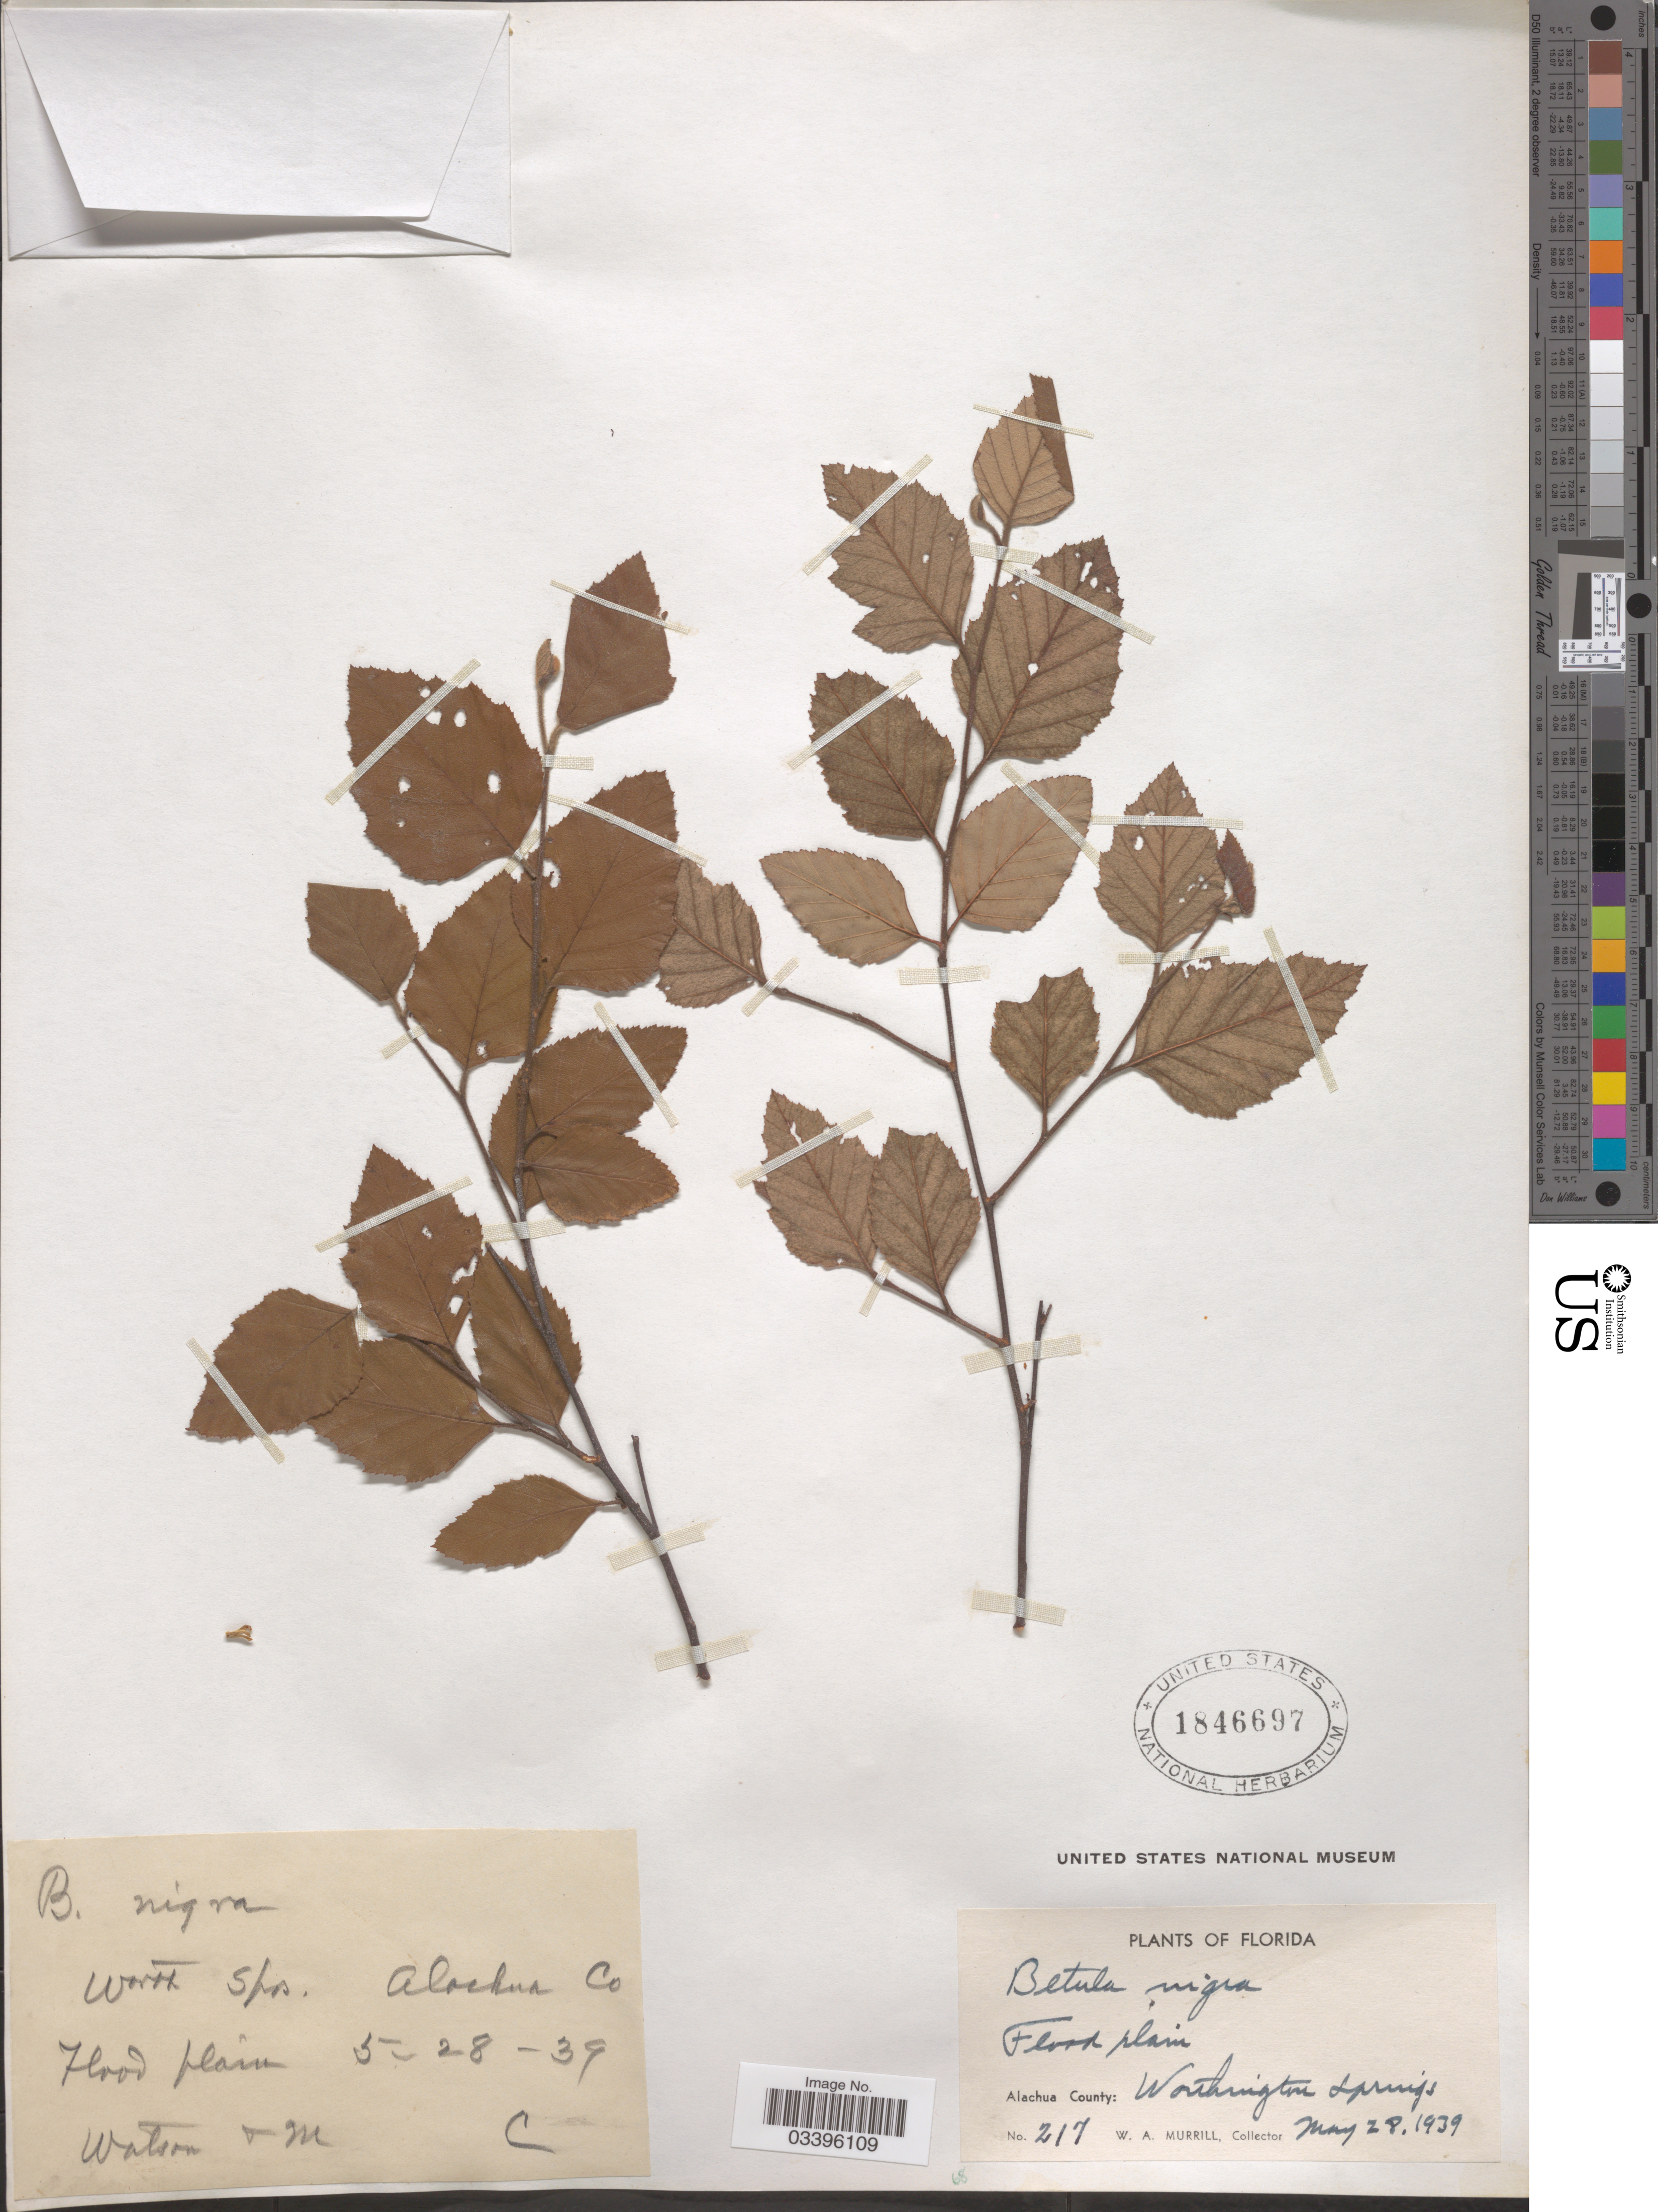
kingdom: Plantae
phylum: Tracheophyta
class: Magnoliopsida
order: Fagales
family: Betulaceae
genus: Betula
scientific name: Betula nigra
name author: L.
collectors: W. A. Murrill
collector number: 217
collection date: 1939-05-28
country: United States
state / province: Florida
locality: Flood plain, Alachua County: Worthington Springs.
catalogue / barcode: US 1846697